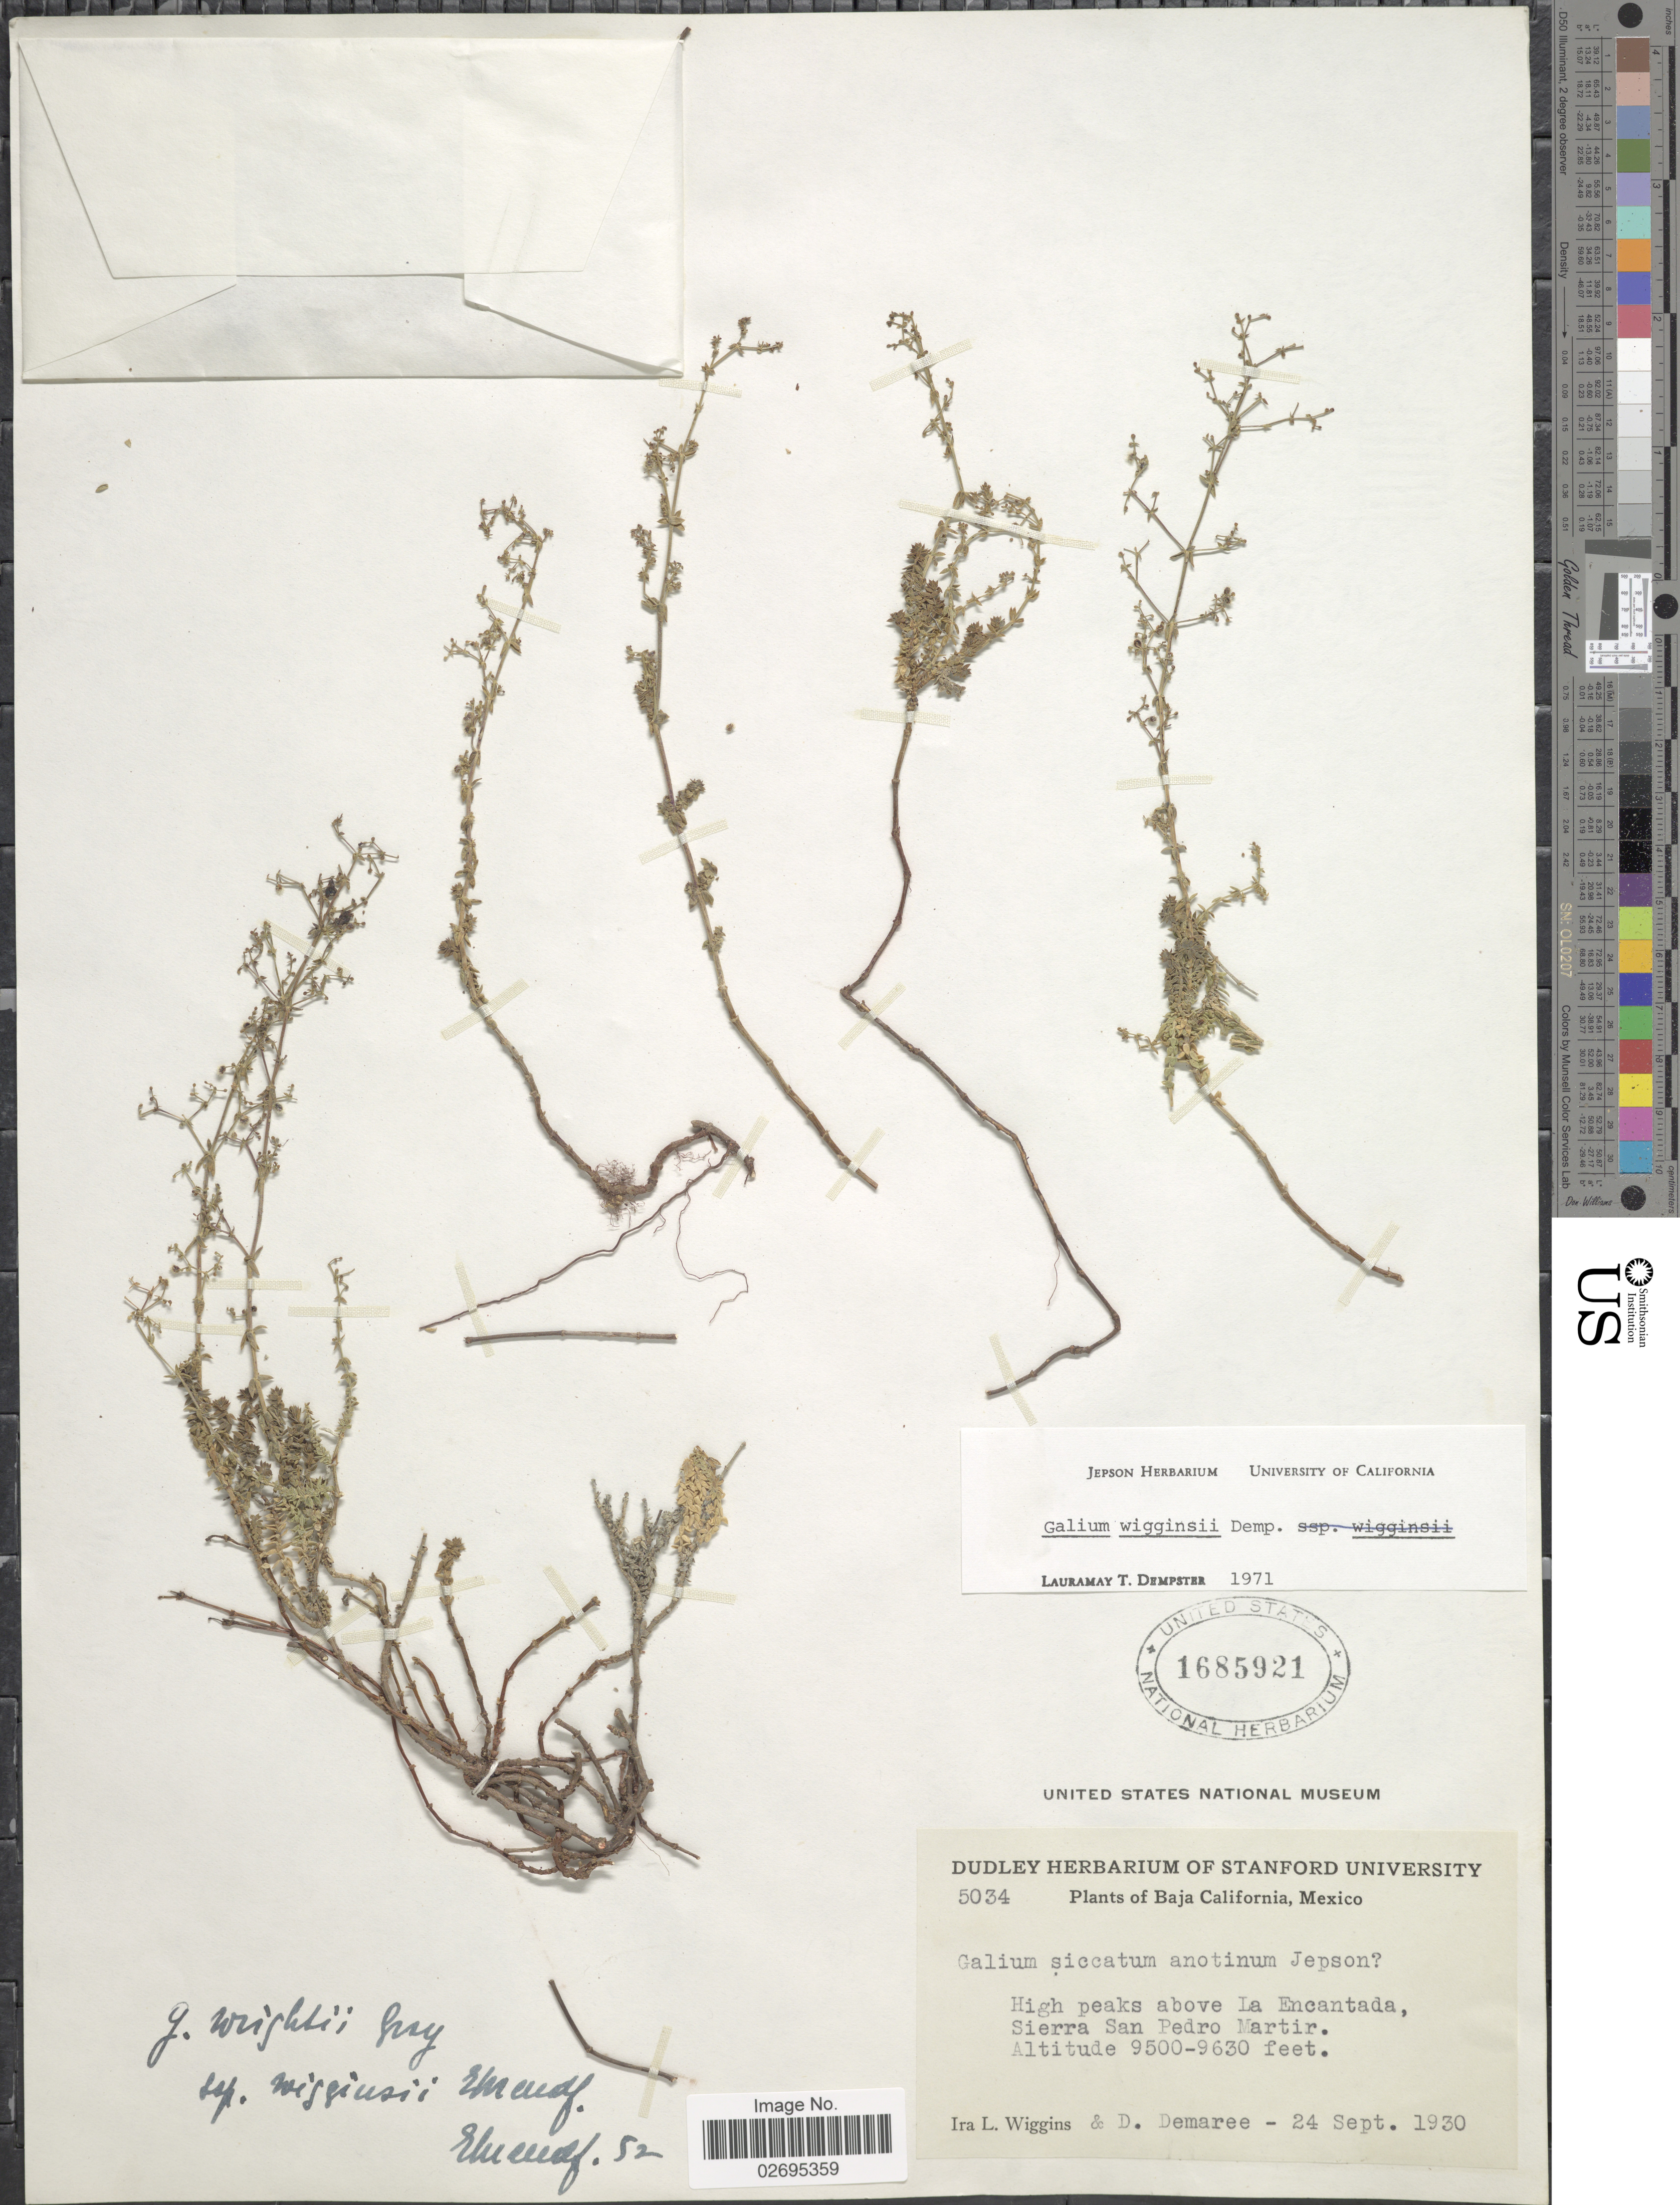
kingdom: Plantae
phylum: Tracheophyta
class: Magnoliopsida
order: Gentianales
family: Rubiaceae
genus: Galium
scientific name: Galium wigginsii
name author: Dempster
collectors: I. L. Wiggins & D. Demaree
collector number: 5034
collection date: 1930-09-24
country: Mexico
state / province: Baja California Norte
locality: High peaks above La Encantada, Sierra San Pedro Martir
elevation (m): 2896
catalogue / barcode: US 1685921